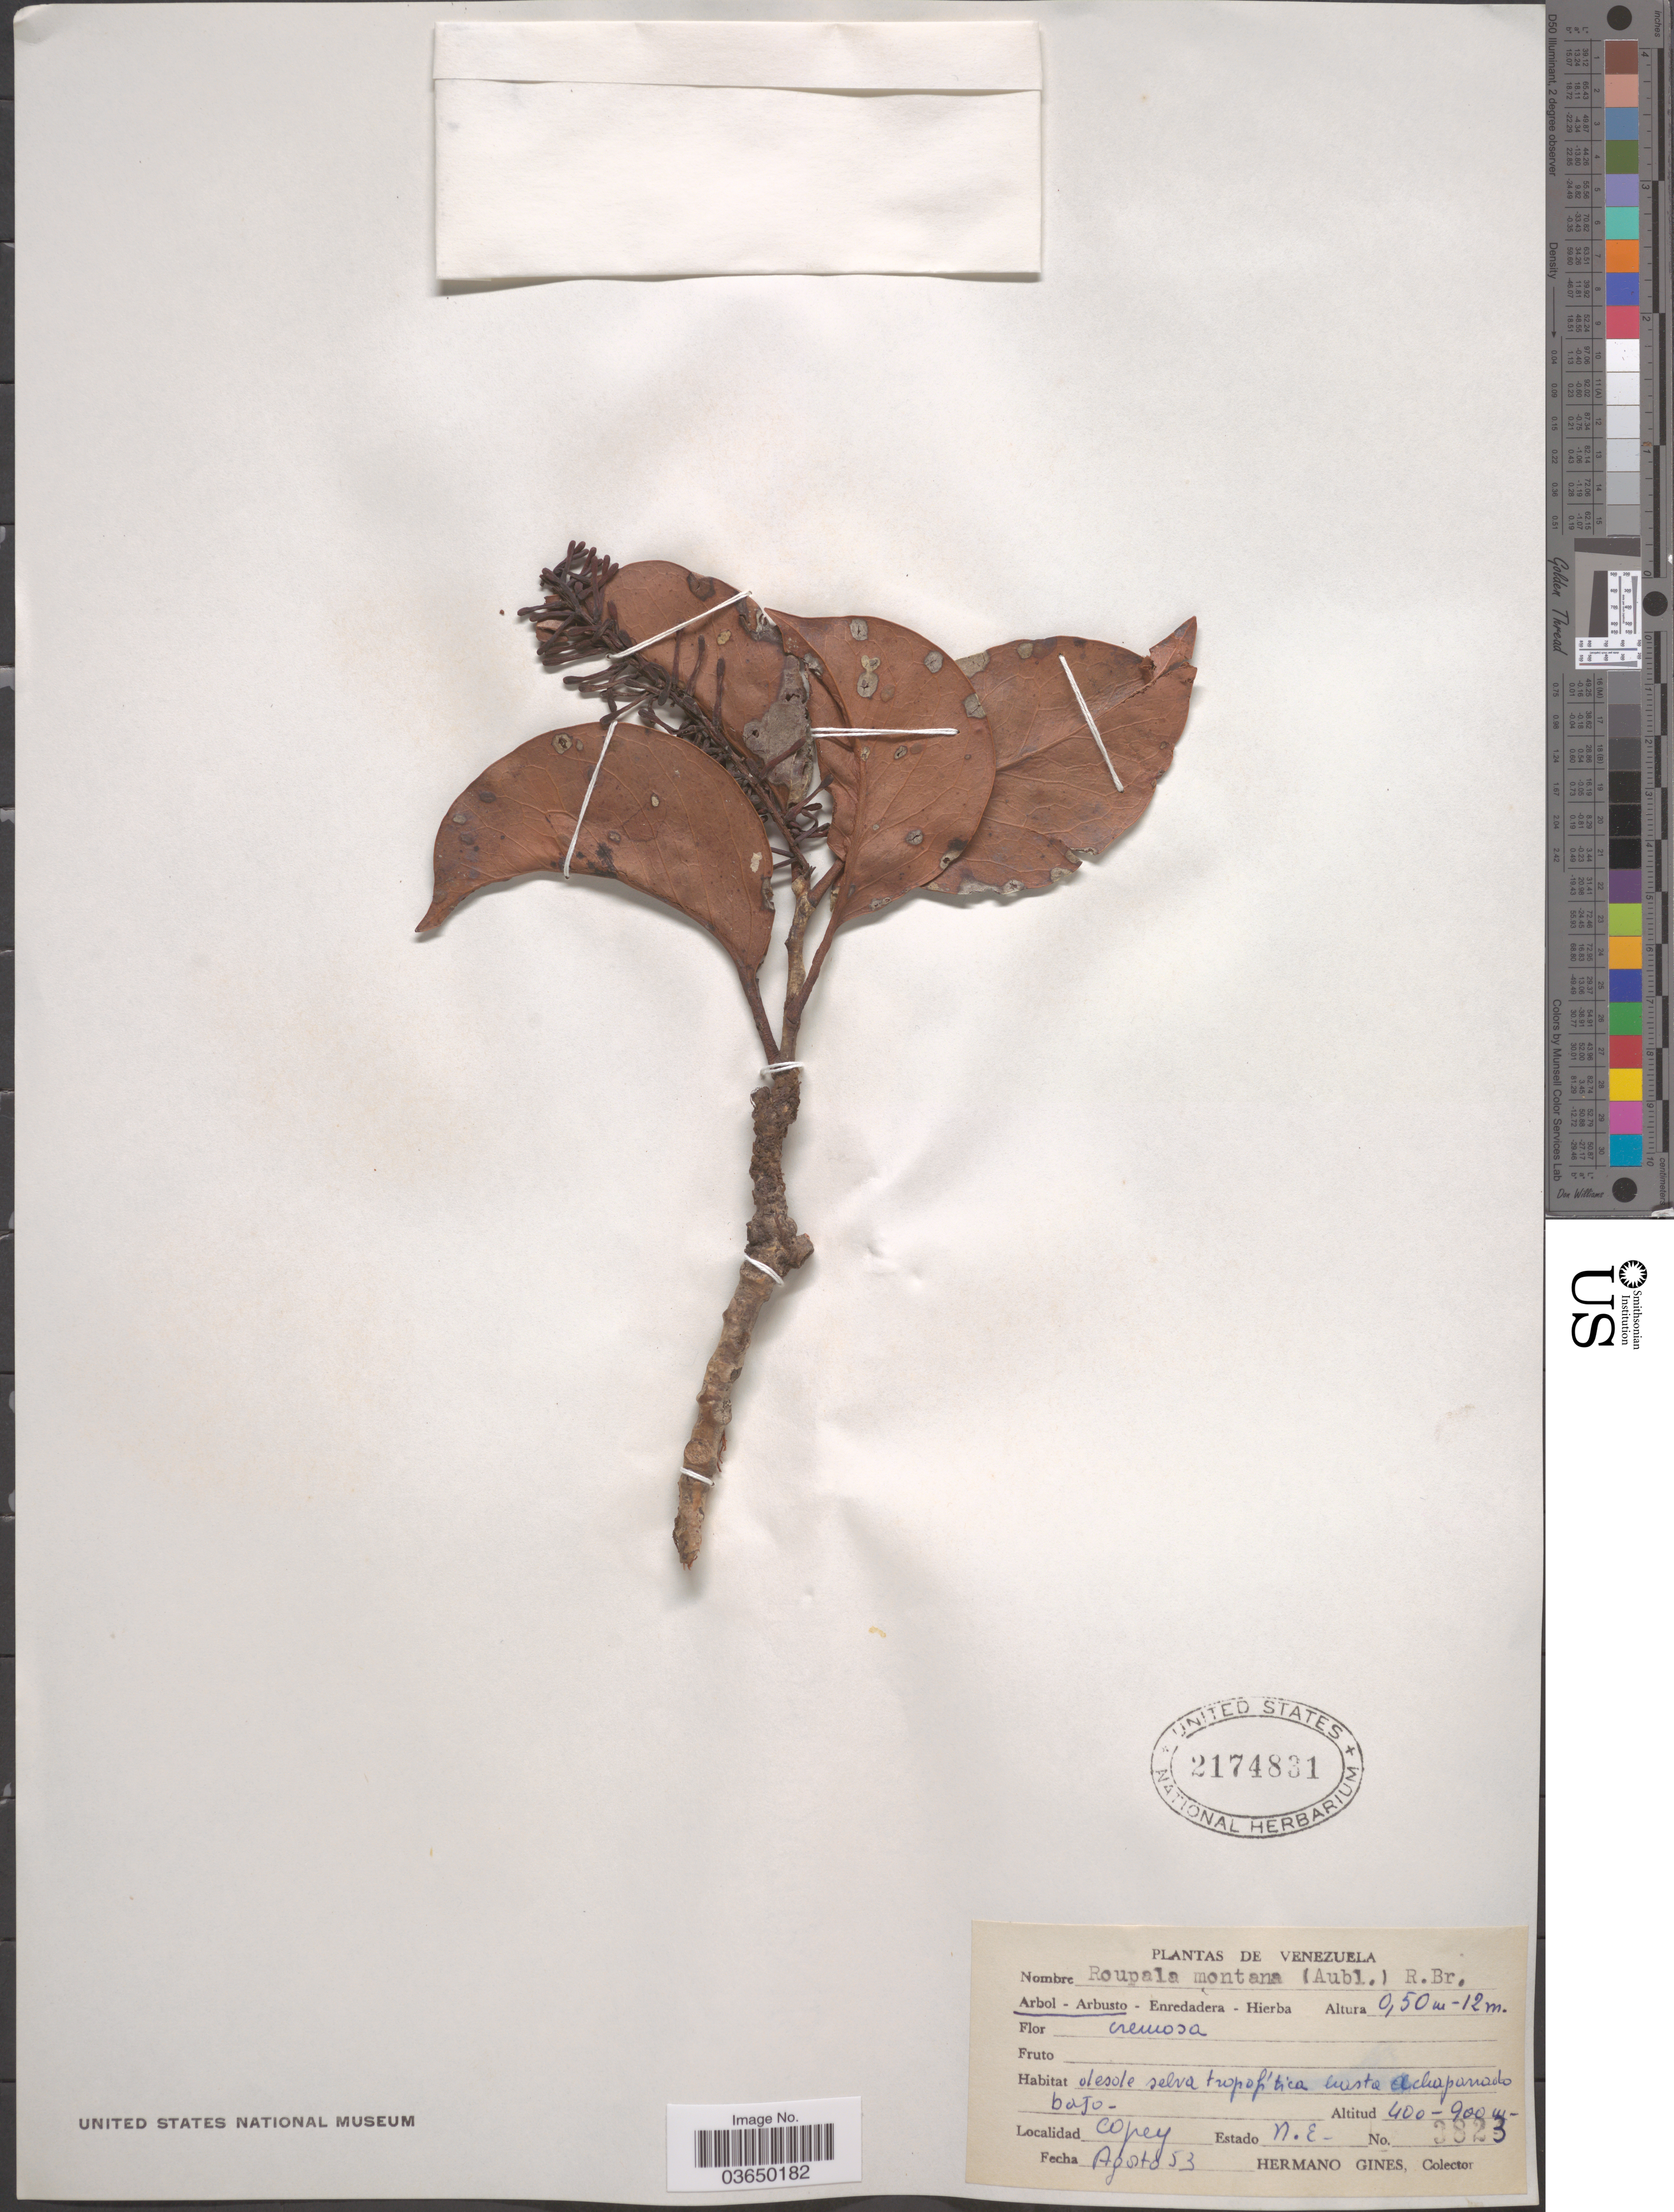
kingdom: Plantae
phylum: Tracheophyta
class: Magnoliopsida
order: Proteales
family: Proteaceae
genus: Roupala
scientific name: Roupala montana var. montana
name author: Aubl.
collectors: Bro. Gines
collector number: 3823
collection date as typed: Transcribed d/m/y: /8/53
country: Venezuela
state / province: Nueva Esparta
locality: Copey. Estado N.E.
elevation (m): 400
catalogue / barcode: US 2174831